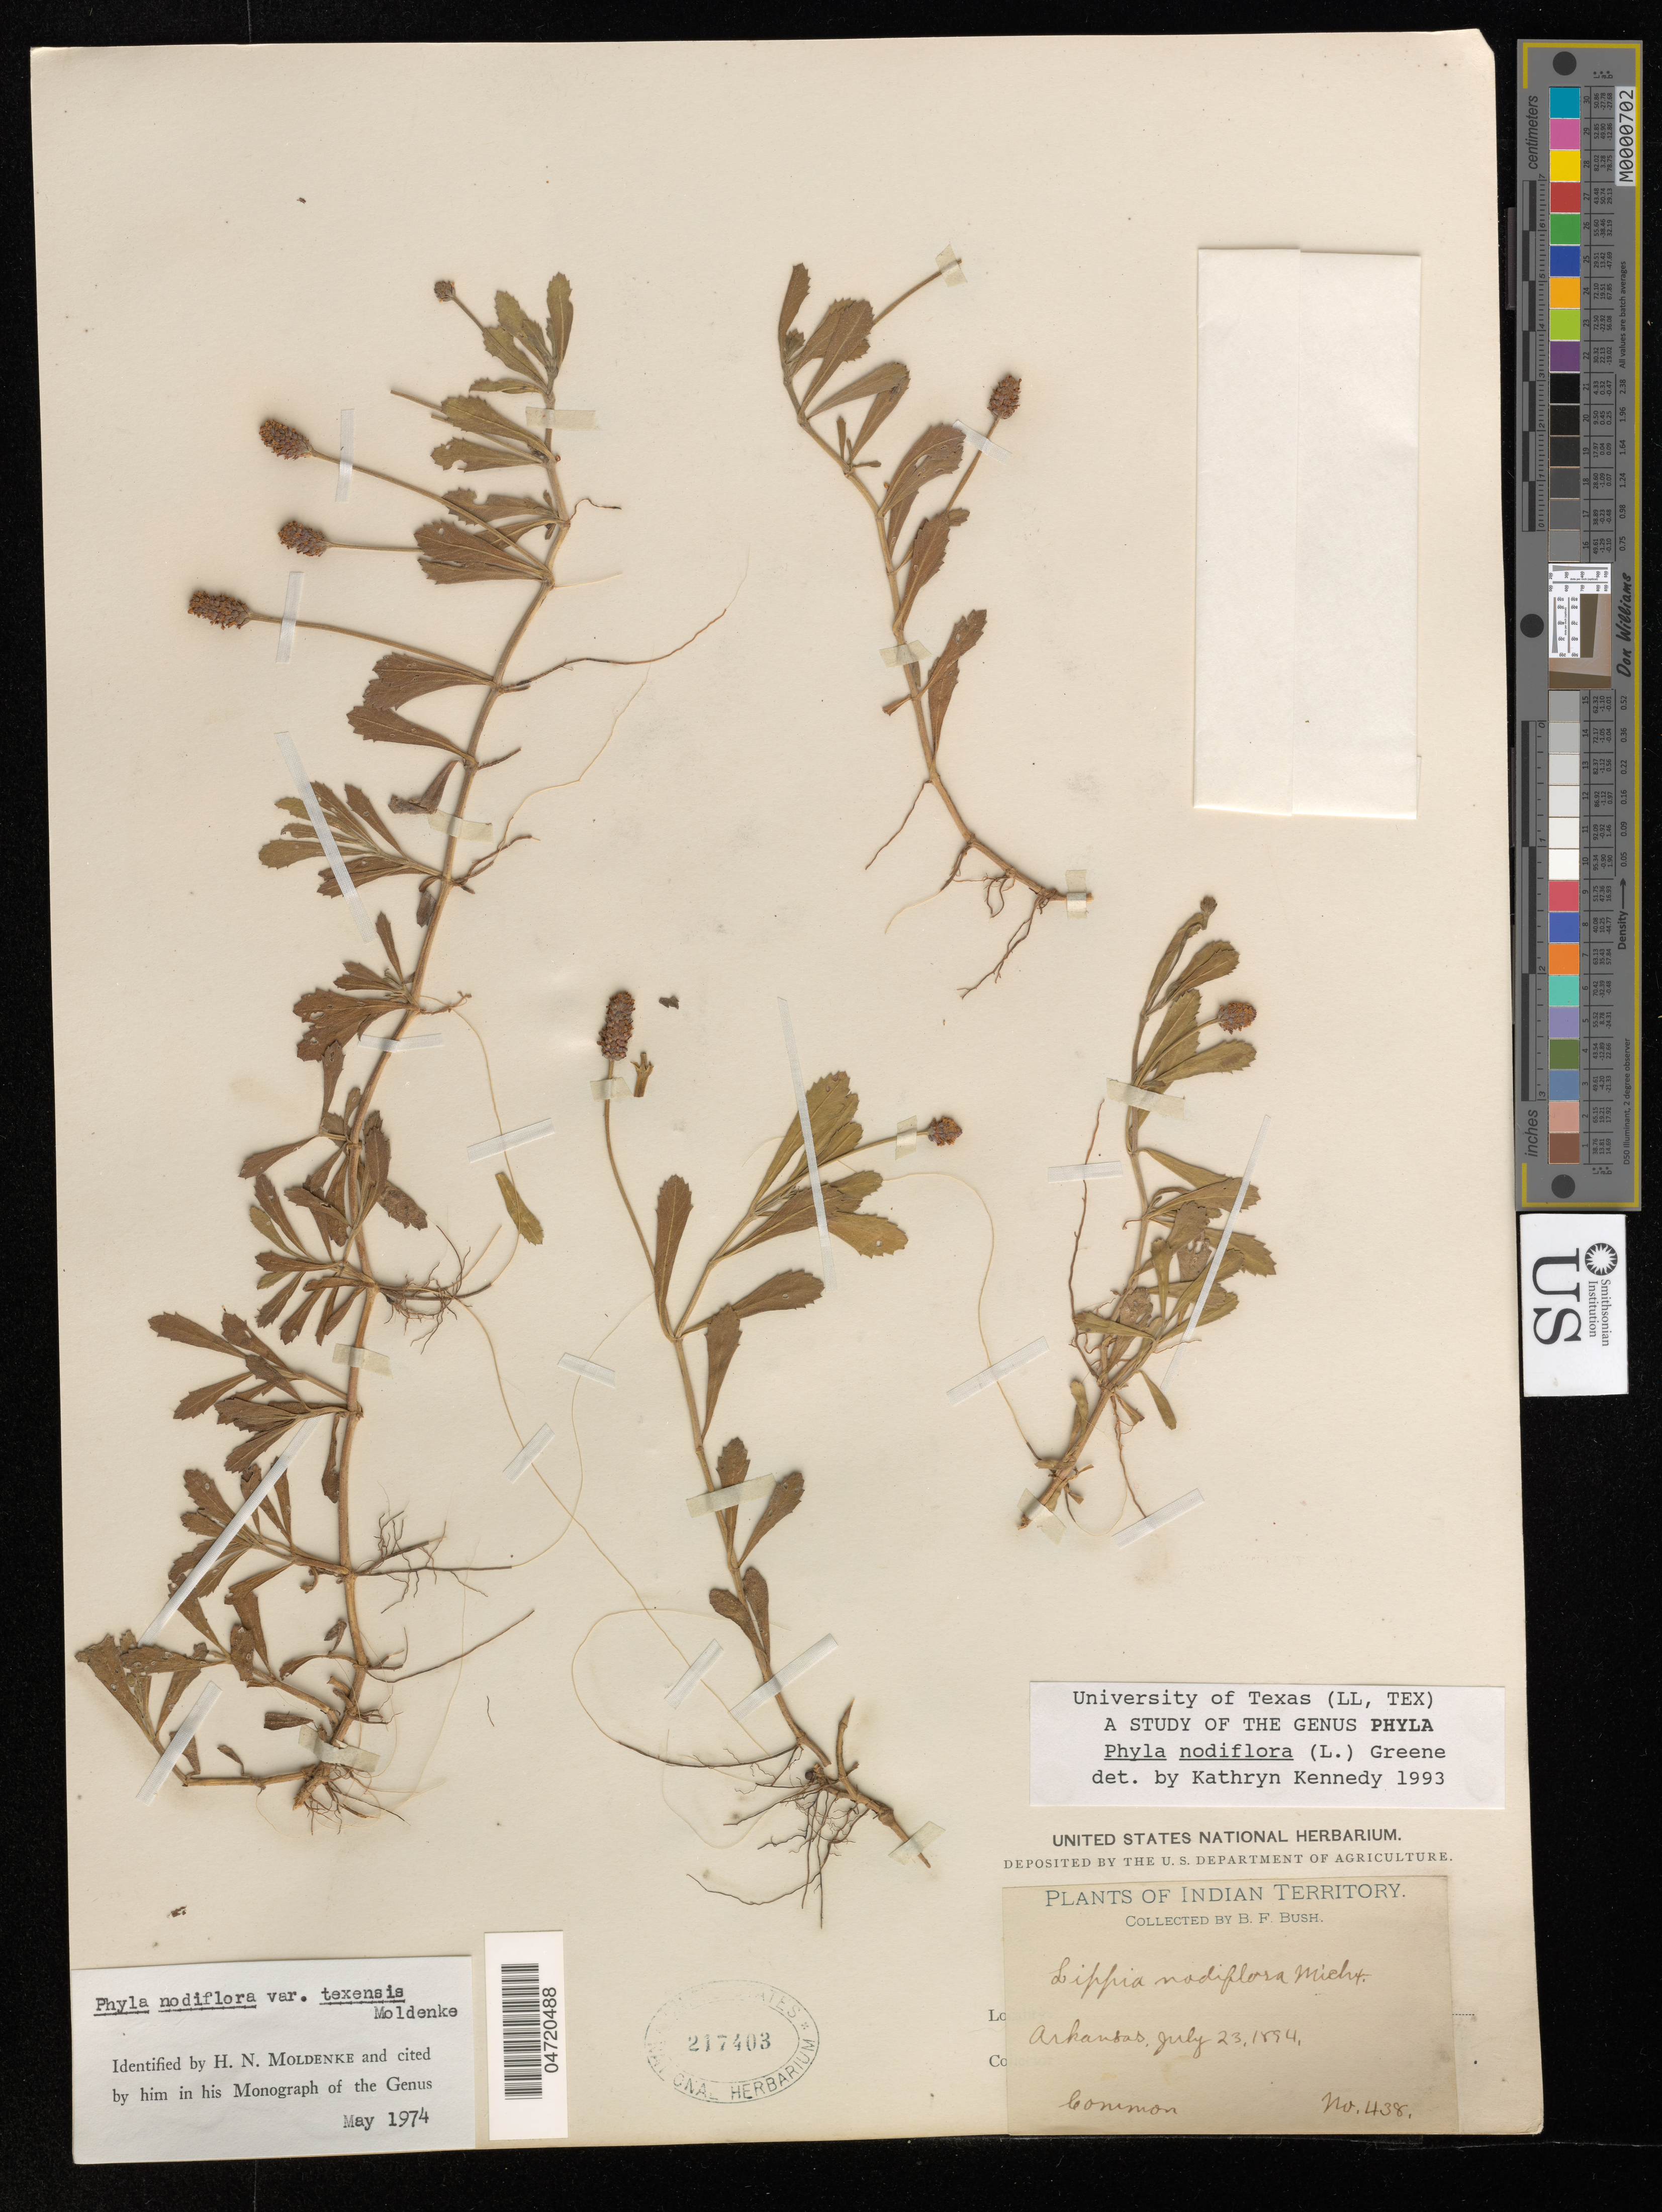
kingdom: Plantae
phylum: Tracheophyta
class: Magnoliopsida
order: Lamiales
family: Verbenaceae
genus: Phyla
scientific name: Phyla nodiflora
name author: (L.) Greene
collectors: B. F. Bush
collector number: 438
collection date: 1894-07-23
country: United States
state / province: Arkansas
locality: Indian Territory.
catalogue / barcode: US 217403